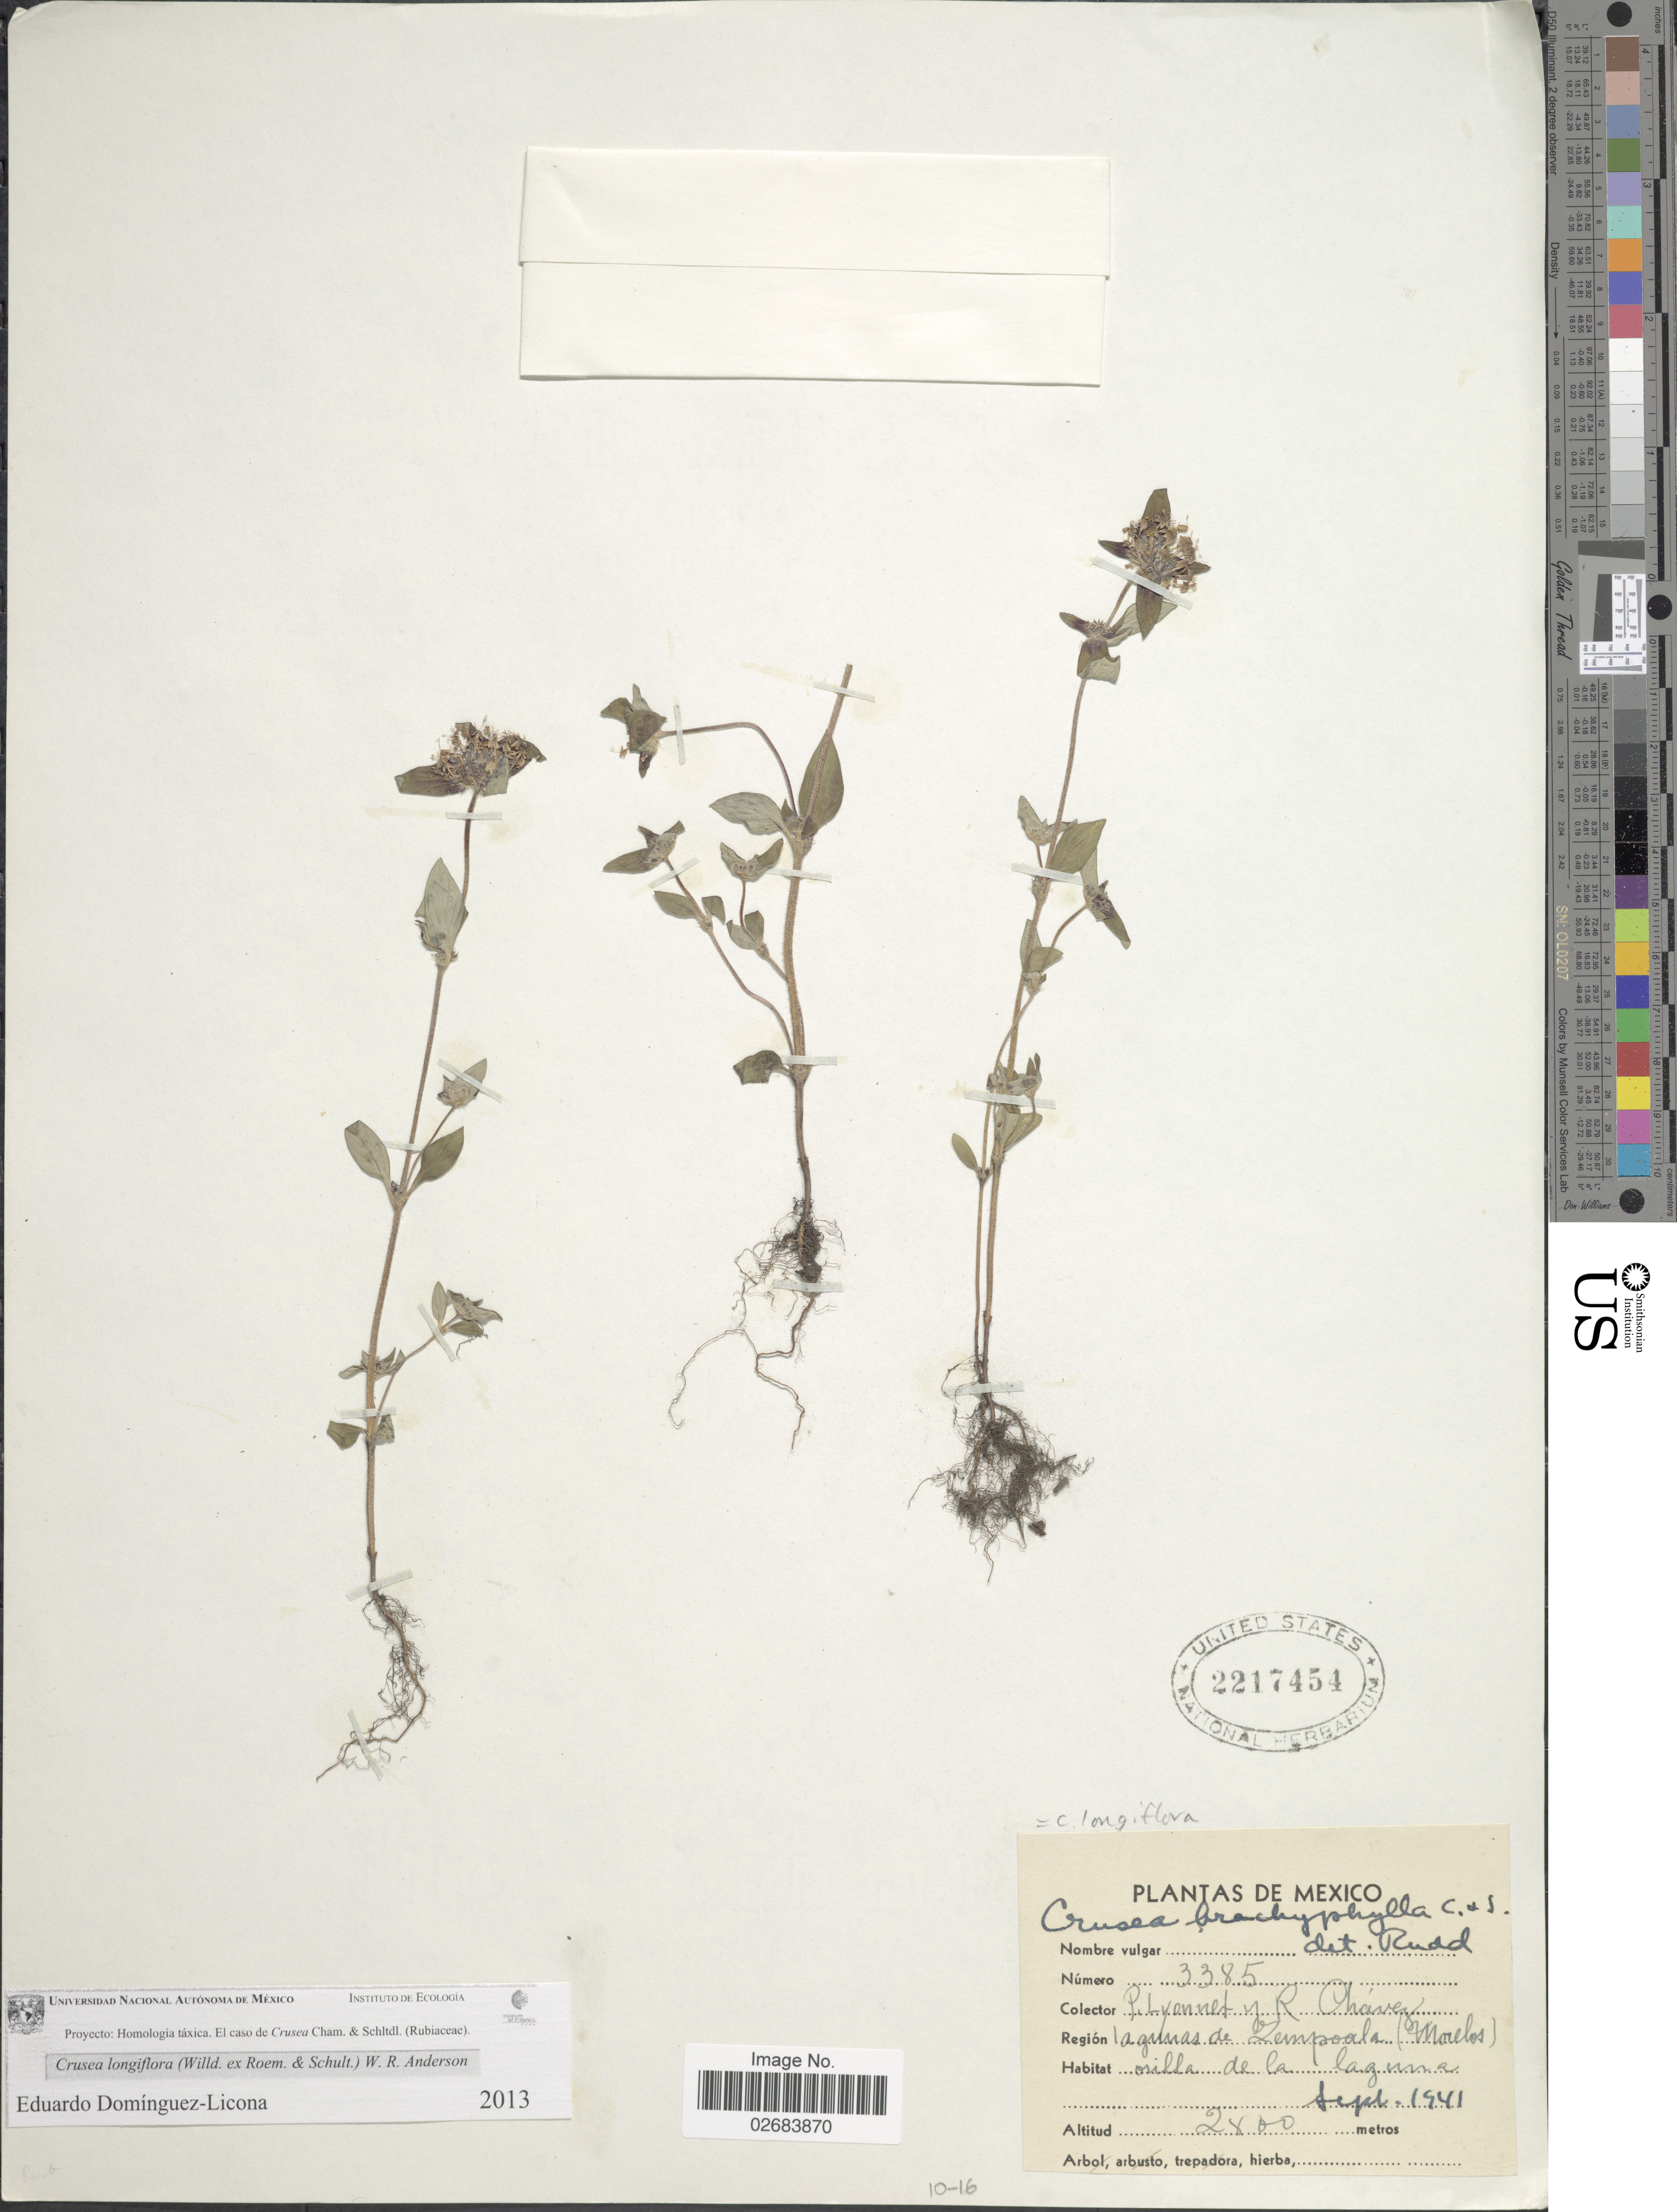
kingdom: Plantae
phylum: Tracheophyta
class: Magnoliopsida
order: Gentianales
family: Rubiaceae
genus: Crusea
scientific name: Crusea longiflora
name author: (Willd. ex Roem. & Schult.) W.R. Anderson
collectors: P. Lyonnet & R. Chávez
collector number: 3385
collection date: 1941-09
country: Mexico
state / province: Morelos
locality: Lagunas de Zempoala, orilla de la laguna.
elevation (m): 2800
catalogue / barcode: US 2217454